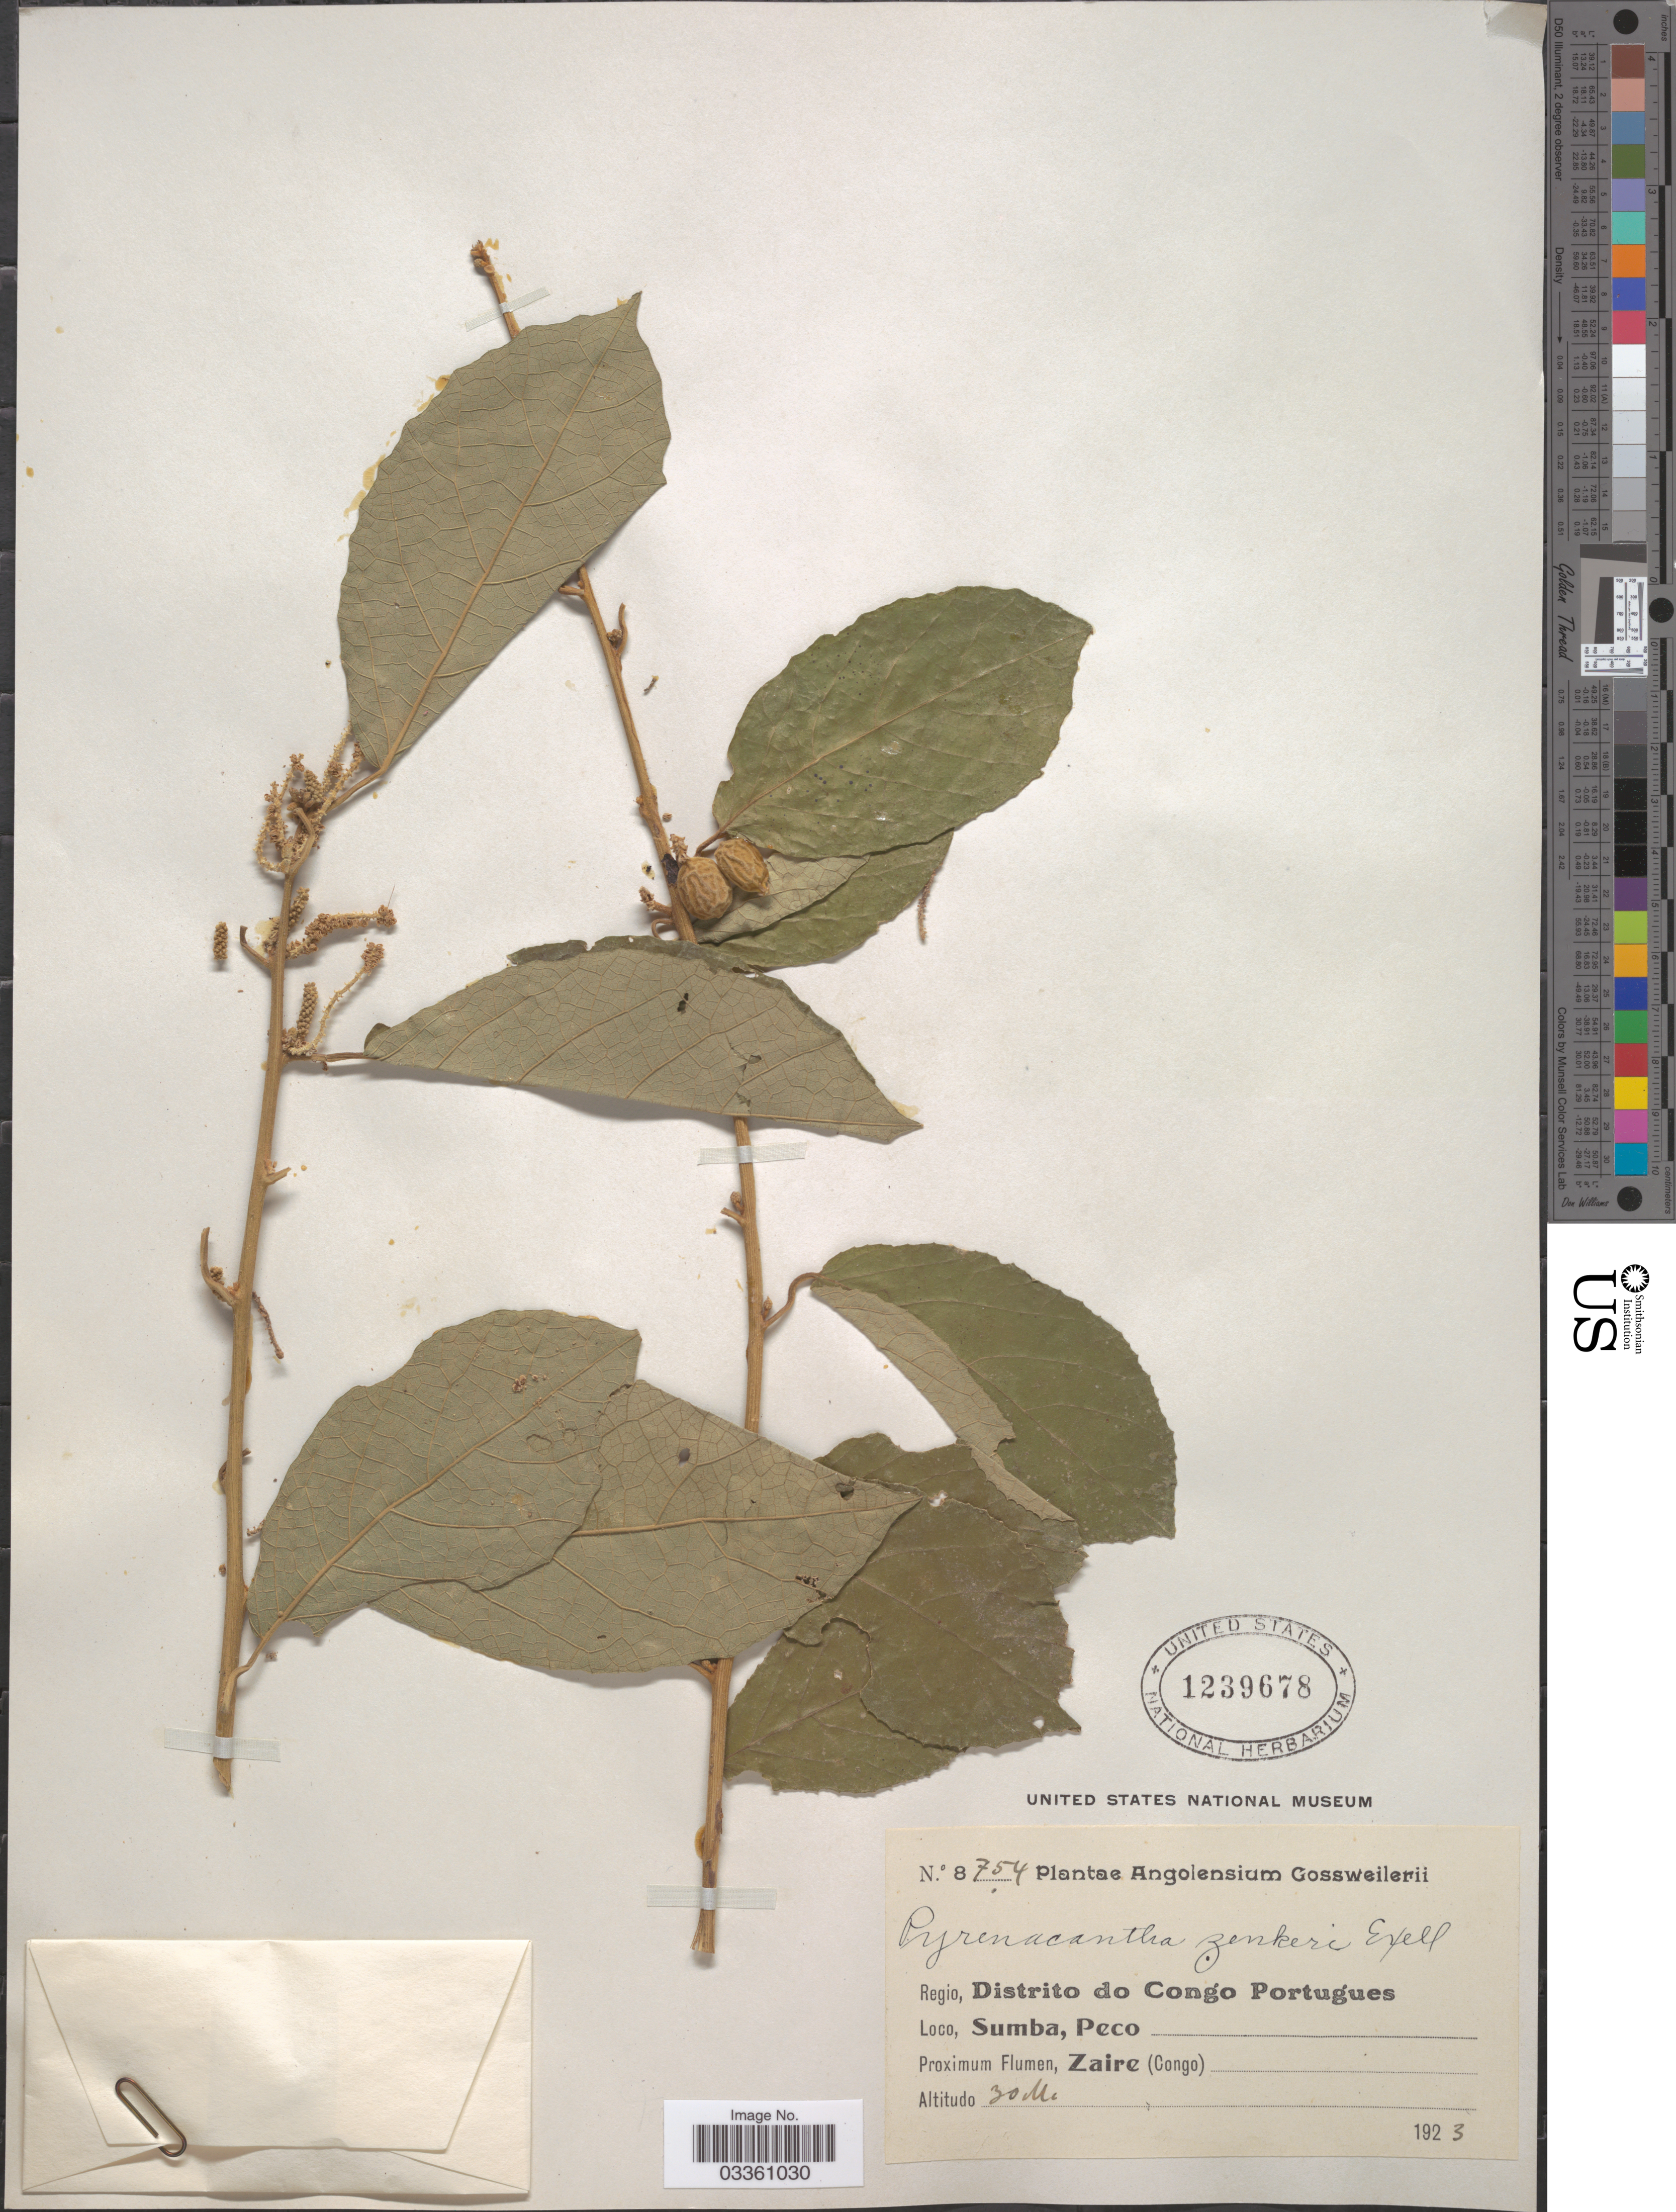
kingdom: Plantae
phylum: Tracheophyta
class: Magnoliopsida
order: Icacinales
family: Icacinaceae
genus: Pyrenacantha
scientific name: Pyrenacantha staudtii var. staudtii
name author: (Engl.) Engl.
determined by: Strong, Mark T., (BOT), Smithsonian Institution - National Museum of Natural History (UNITED STATES)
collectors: -. Gossweiler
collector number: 8754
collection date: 1923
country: Angola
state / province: Zaire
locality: Regio, Distrito do Congo Portugues. Sumba, Peco. Proximum Flumen, Zaire (Congo).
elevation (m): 30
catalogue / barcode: US 1239678